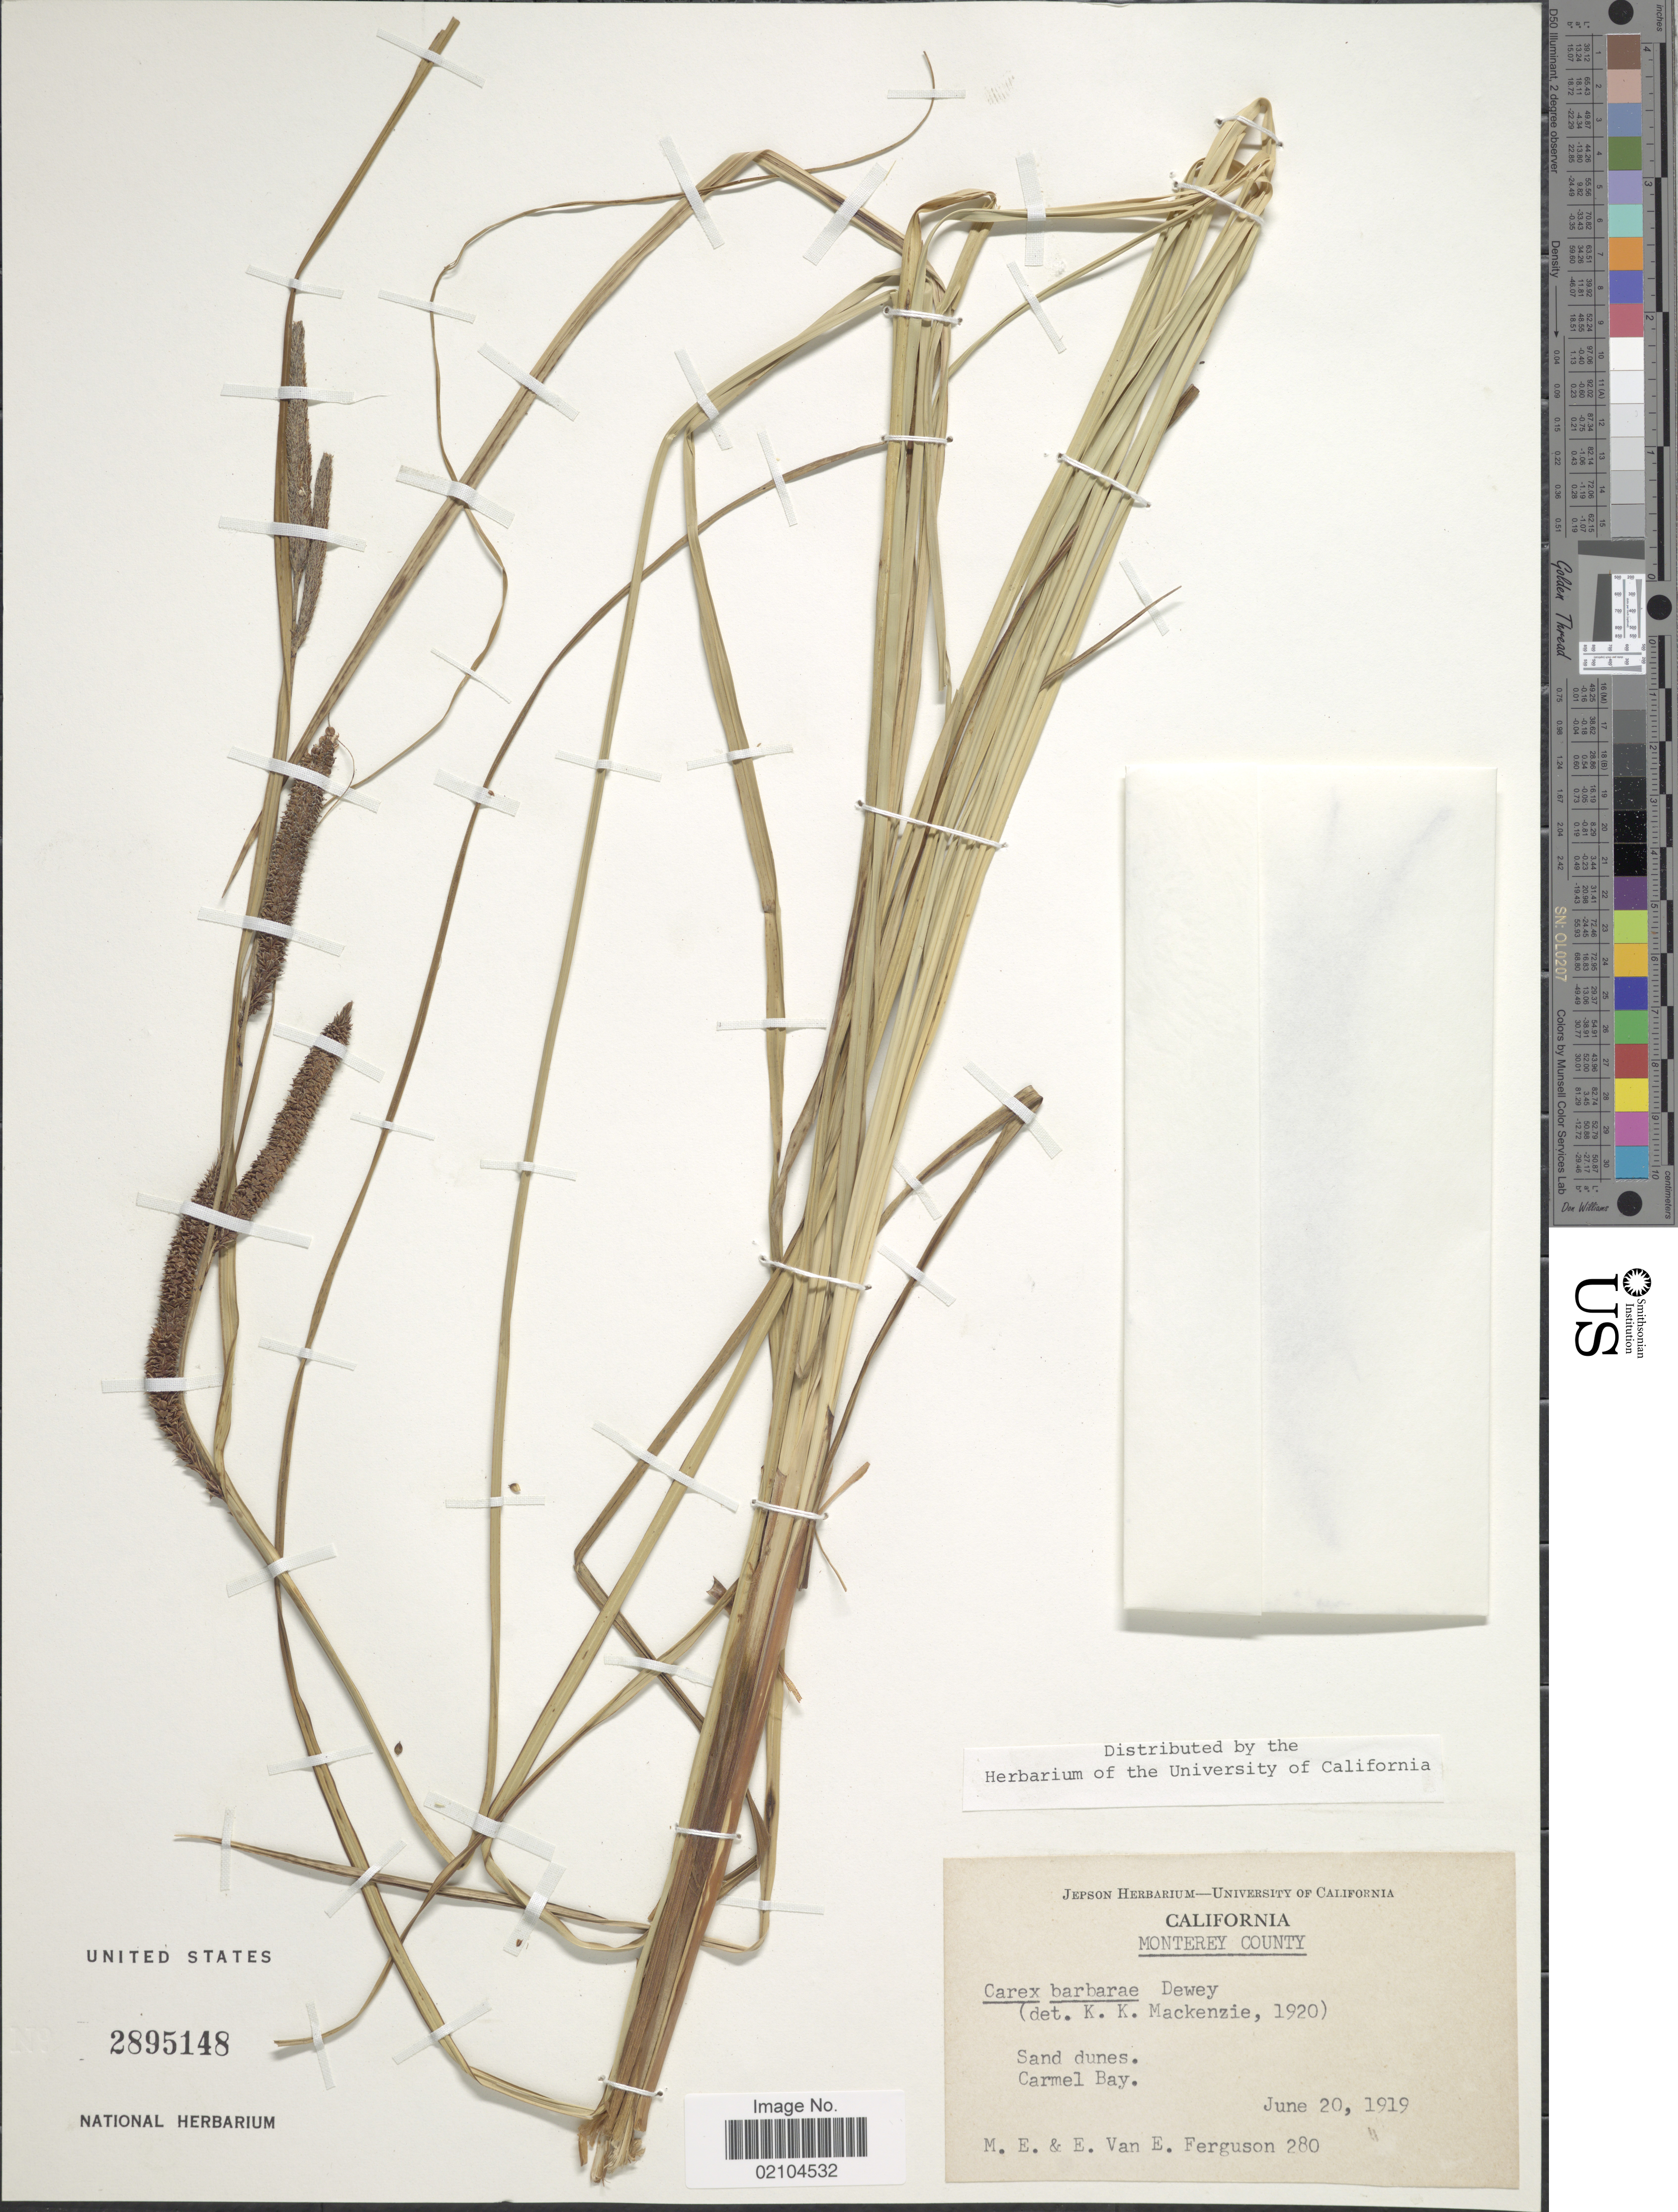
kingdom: Plantae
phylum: Tracheophyta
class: Liliopsida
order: Poales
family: Cyperaceae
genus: Carex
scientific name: Carex barbarae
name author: Dewey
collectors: M. Ferguson & E. Ferguson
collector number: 280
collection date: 1919-06-20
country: United States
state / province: California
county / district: Monterey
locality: Monterey County, sand dunes, Carmel Bay.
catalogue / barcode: US 2895148